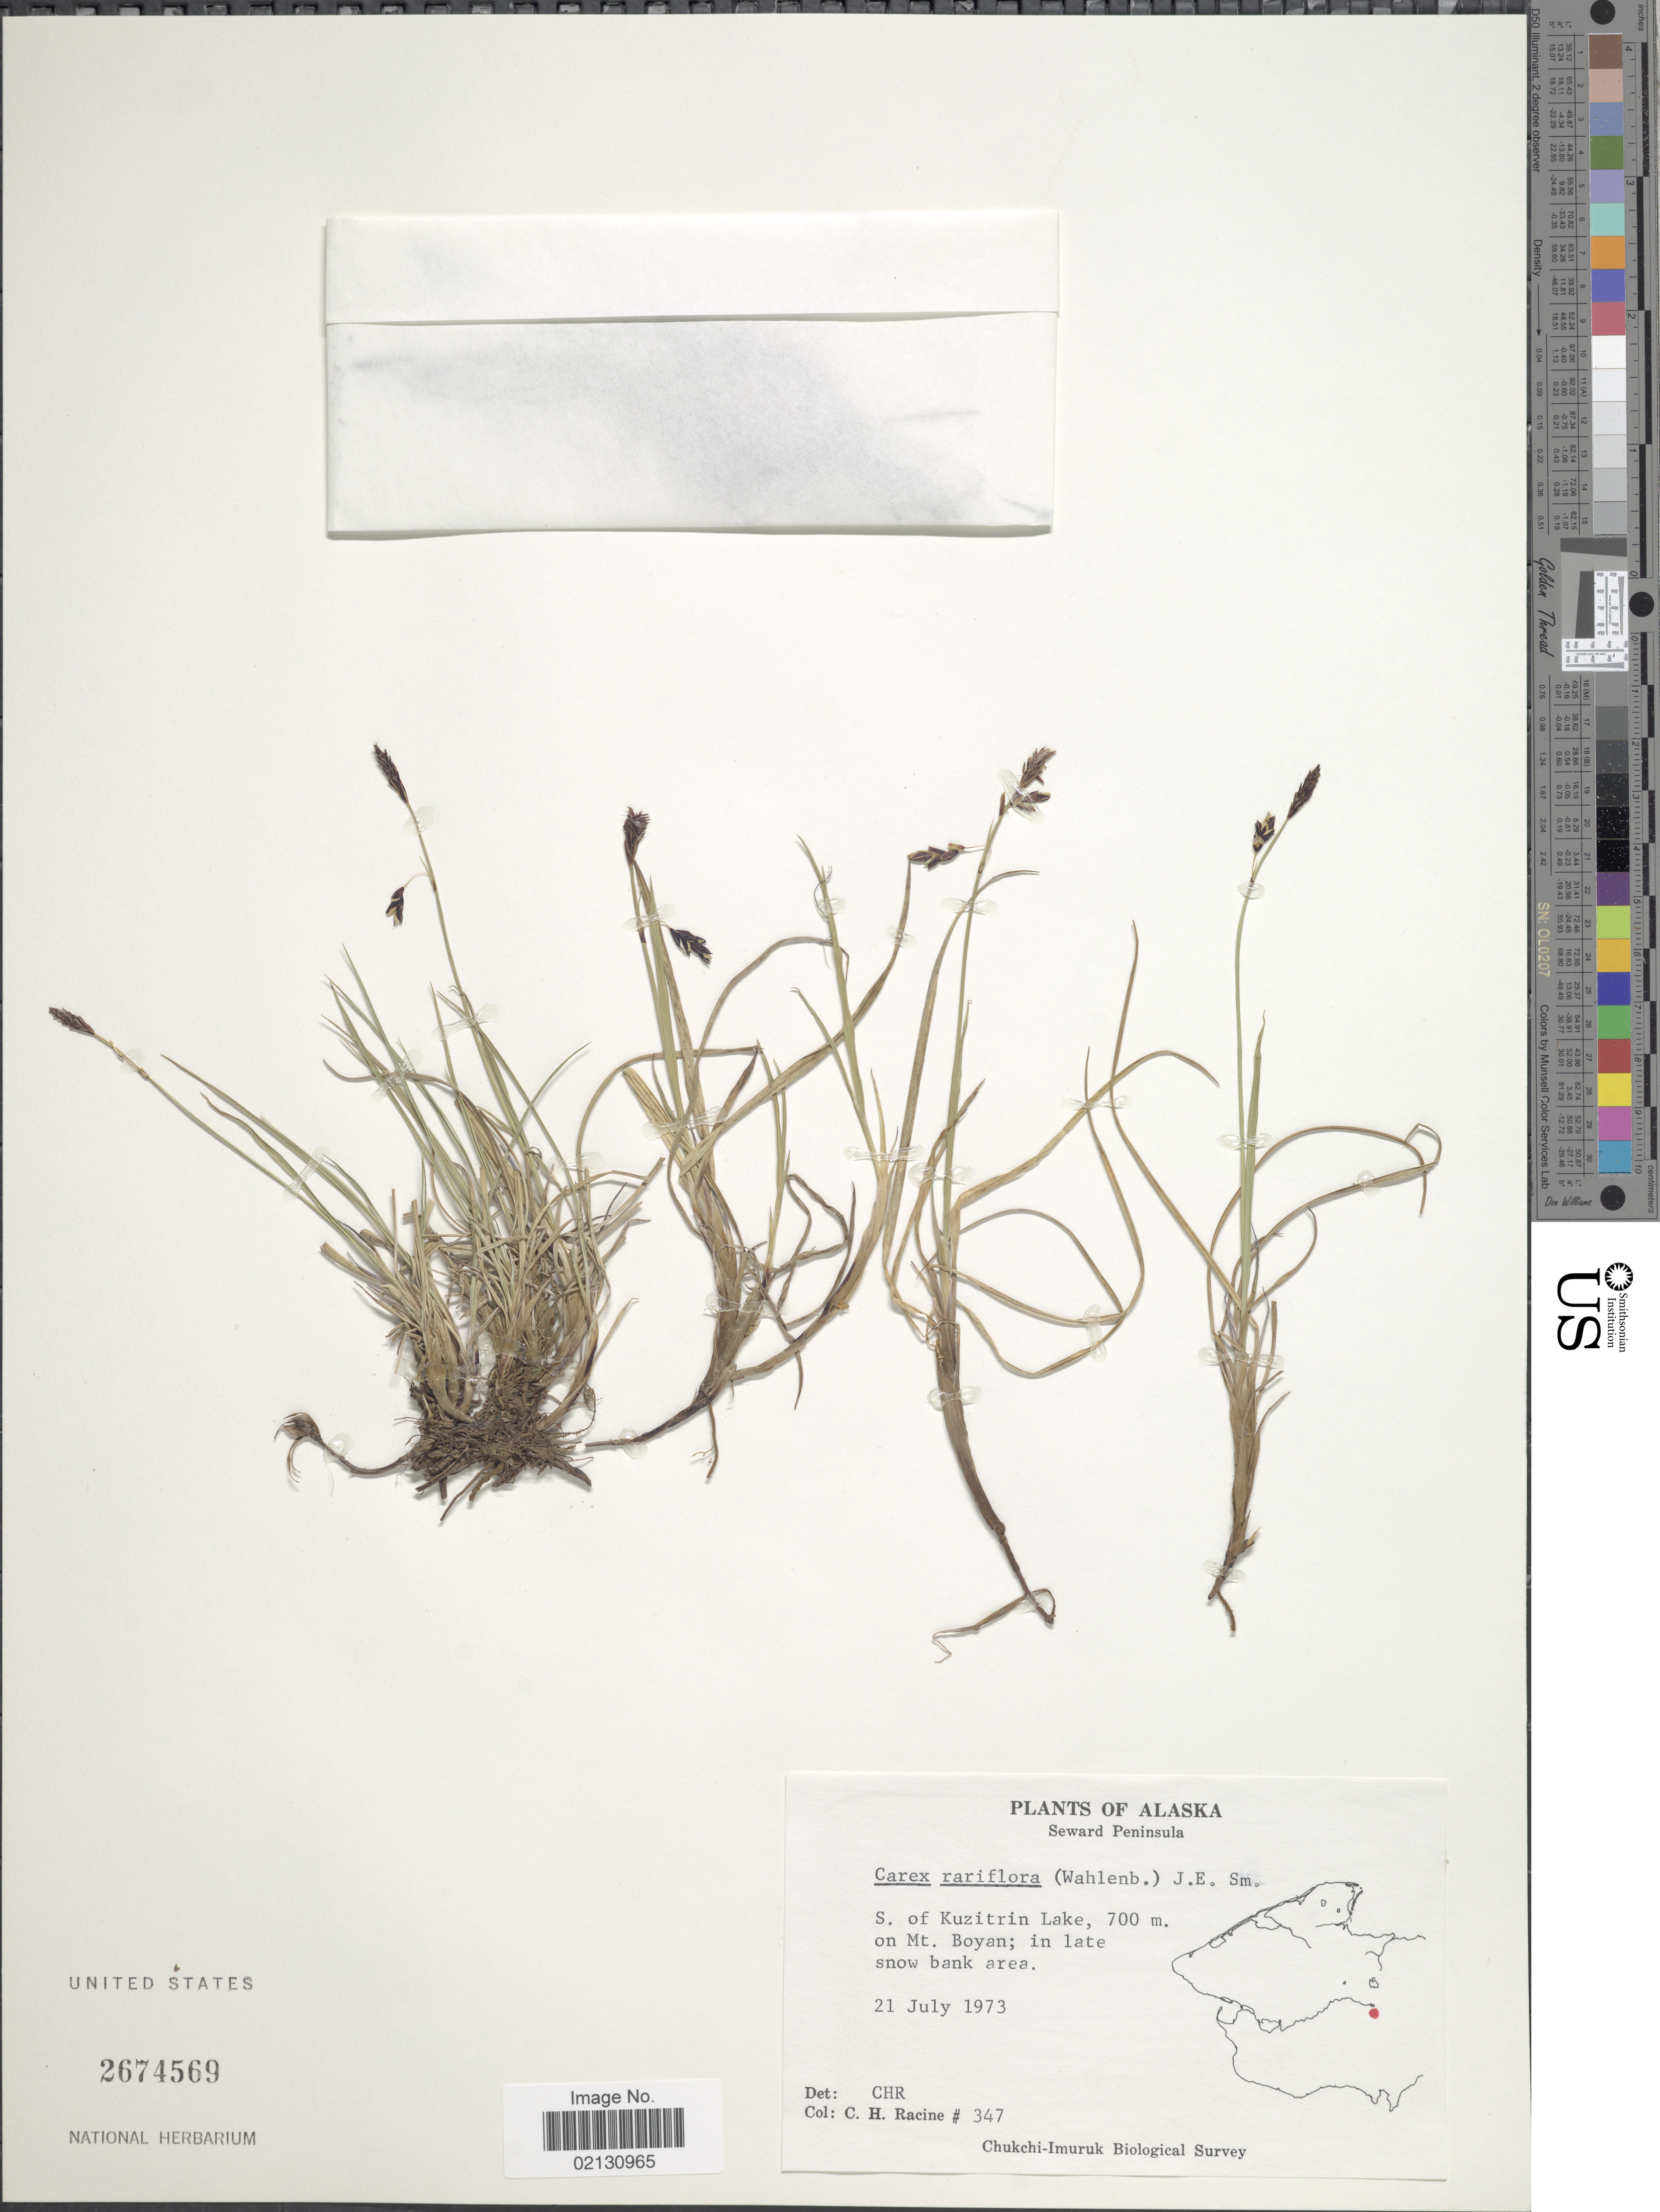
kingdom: Plantae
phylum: Tracheophyta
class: Liliopsida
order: Poales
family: Cyperaceae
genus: Carex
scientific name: Carex rariflora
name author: (Wahlenb.) Sm.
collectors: C. Racine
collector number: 347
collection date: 1973-07-21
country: United States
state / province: Alaska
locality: Seward Peninsula. S. of Kuzitrin Lake, on Mt. Boyan. Chukchi-Imuruk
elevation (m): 700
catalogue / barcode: US 2674569